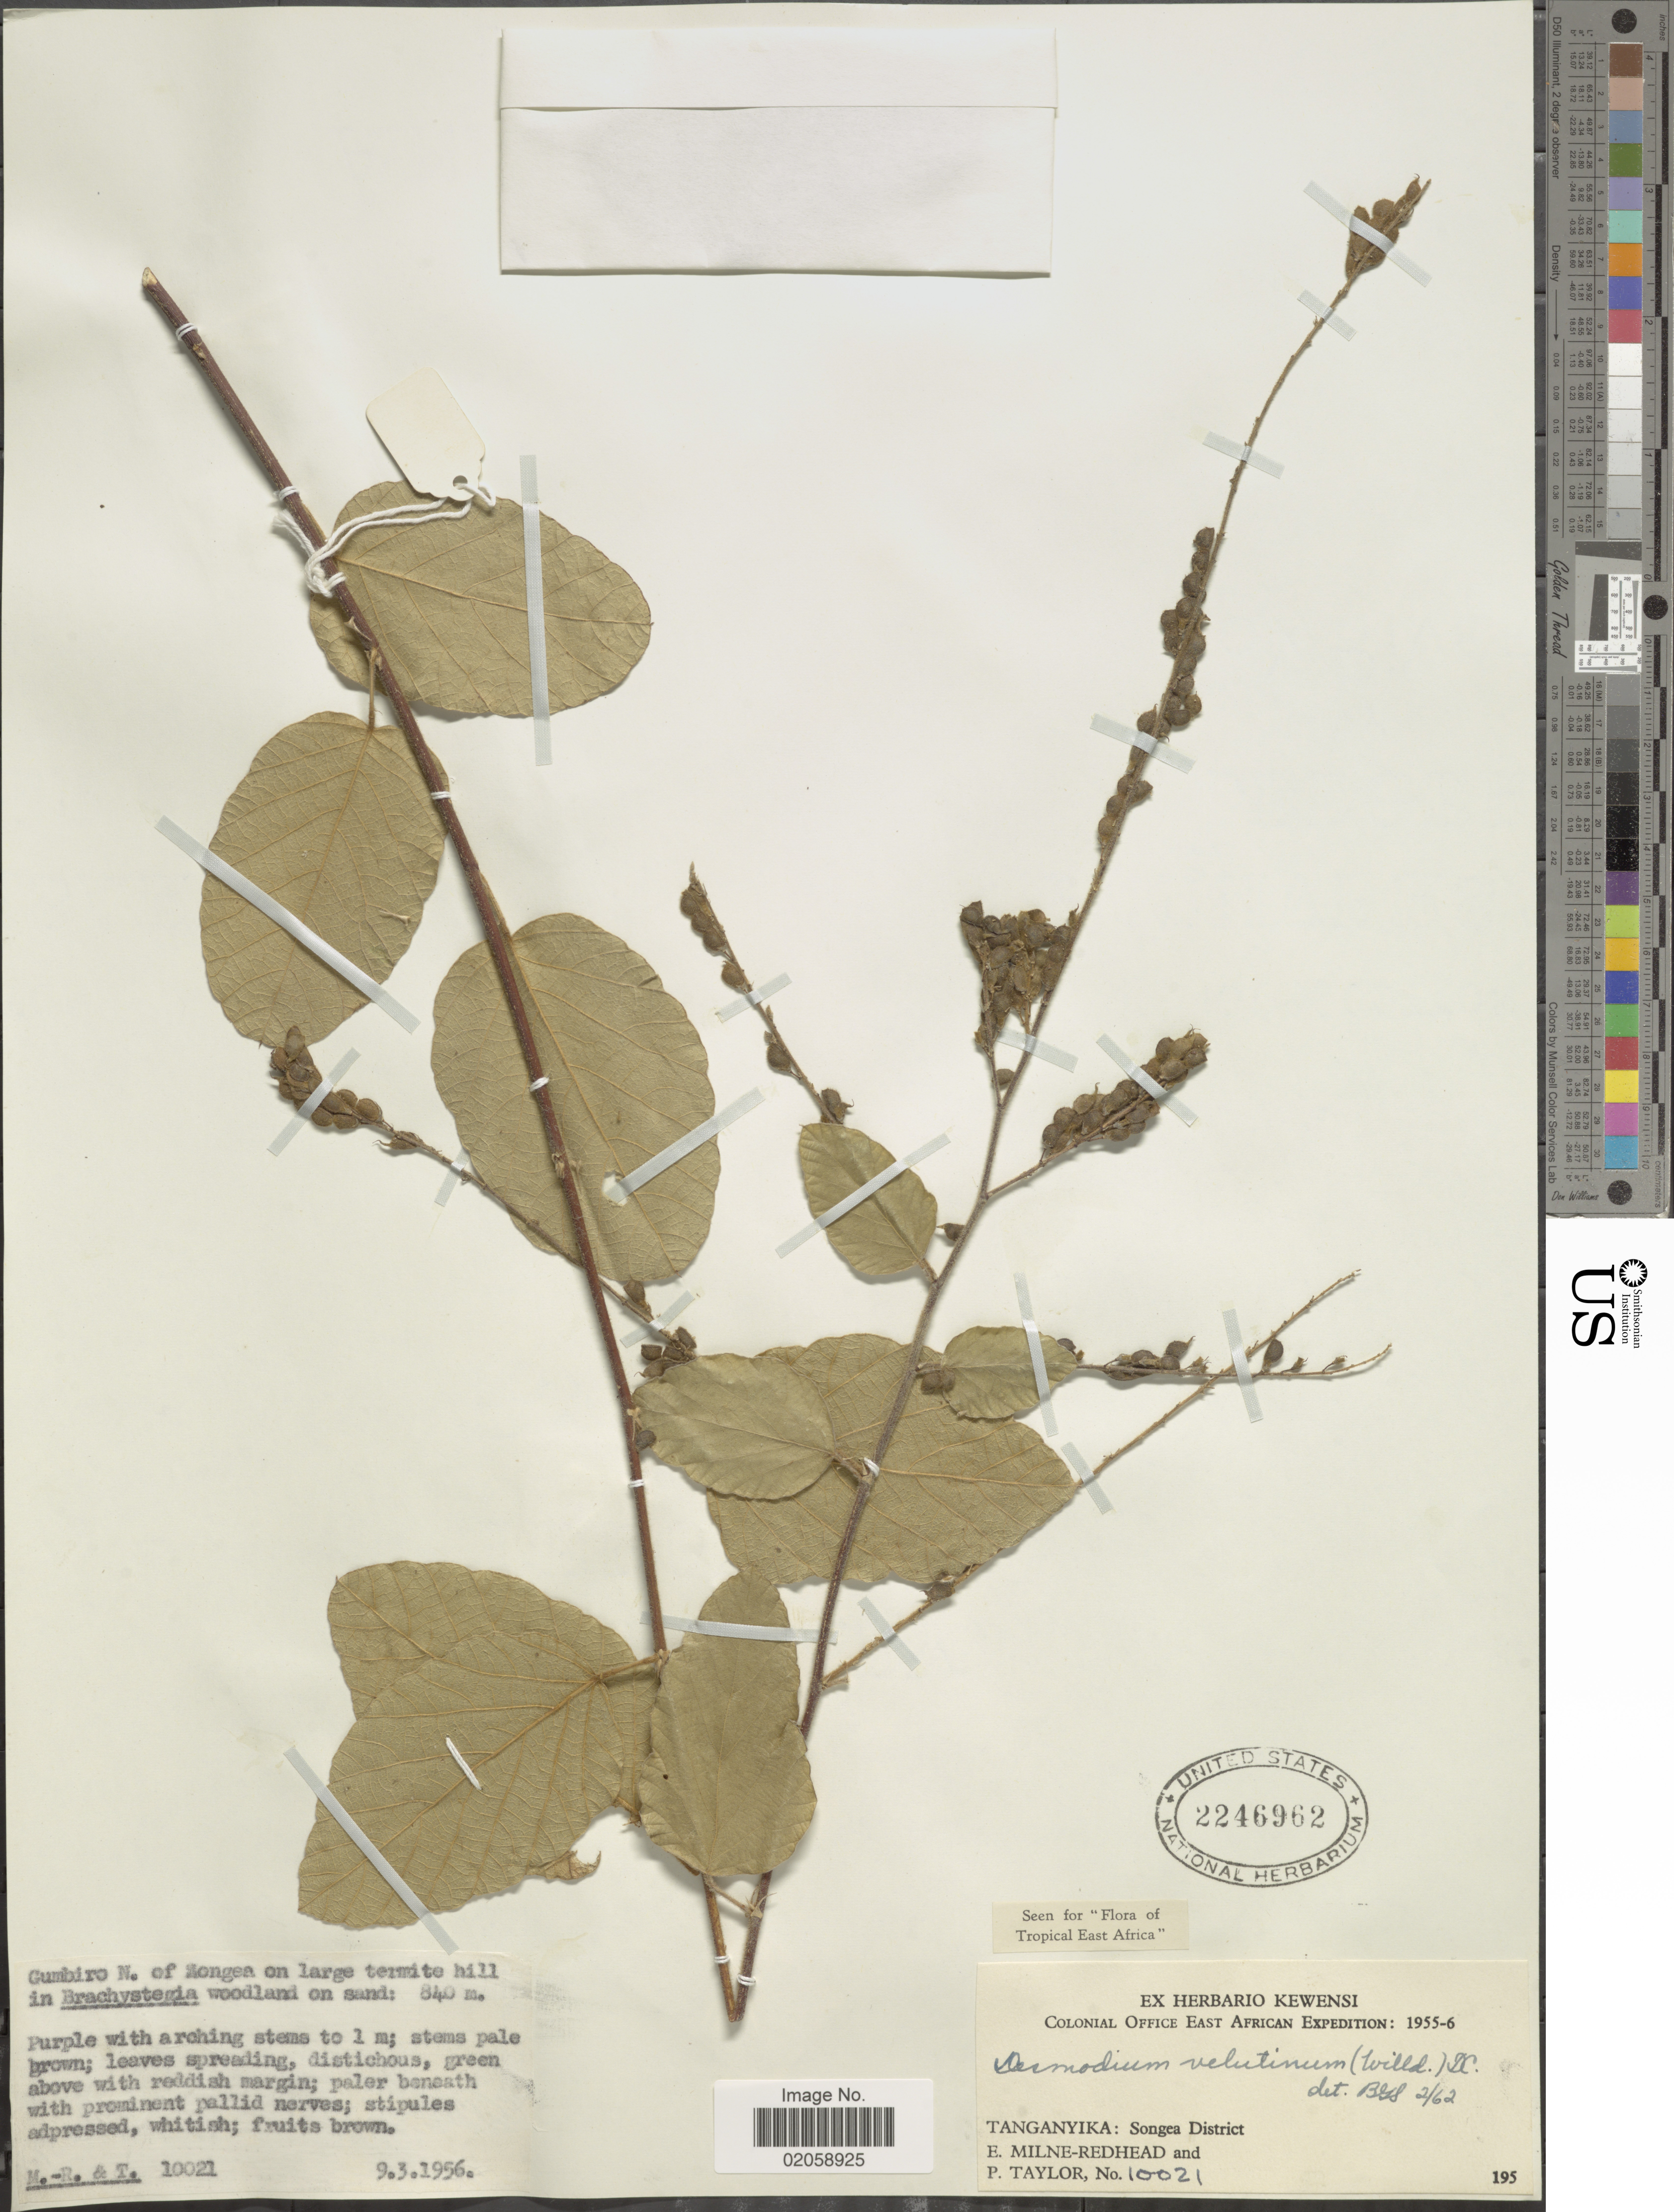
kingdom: Plantae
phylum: Tracheophyta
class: Magnoliopsida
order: Fabales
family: Fabaceae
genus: Polhillides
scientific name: Polhillides velutina subsp. velutina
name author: (Willd.) H. Ohashi & K. Ohashi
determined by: Strong, Mark T., (BOT), Smithsonian Institution - National Museum of Natural History (UNITED STATES)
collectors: E. W. Milne-Redhead & R. Taylor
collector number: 10021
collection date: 1956-03-09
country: Tanzania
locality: Colonial Office East African. Tanganyika: Songea District. Gumbiro W. of Mongea on large termite hill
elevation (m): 840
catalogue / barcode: US 2246962